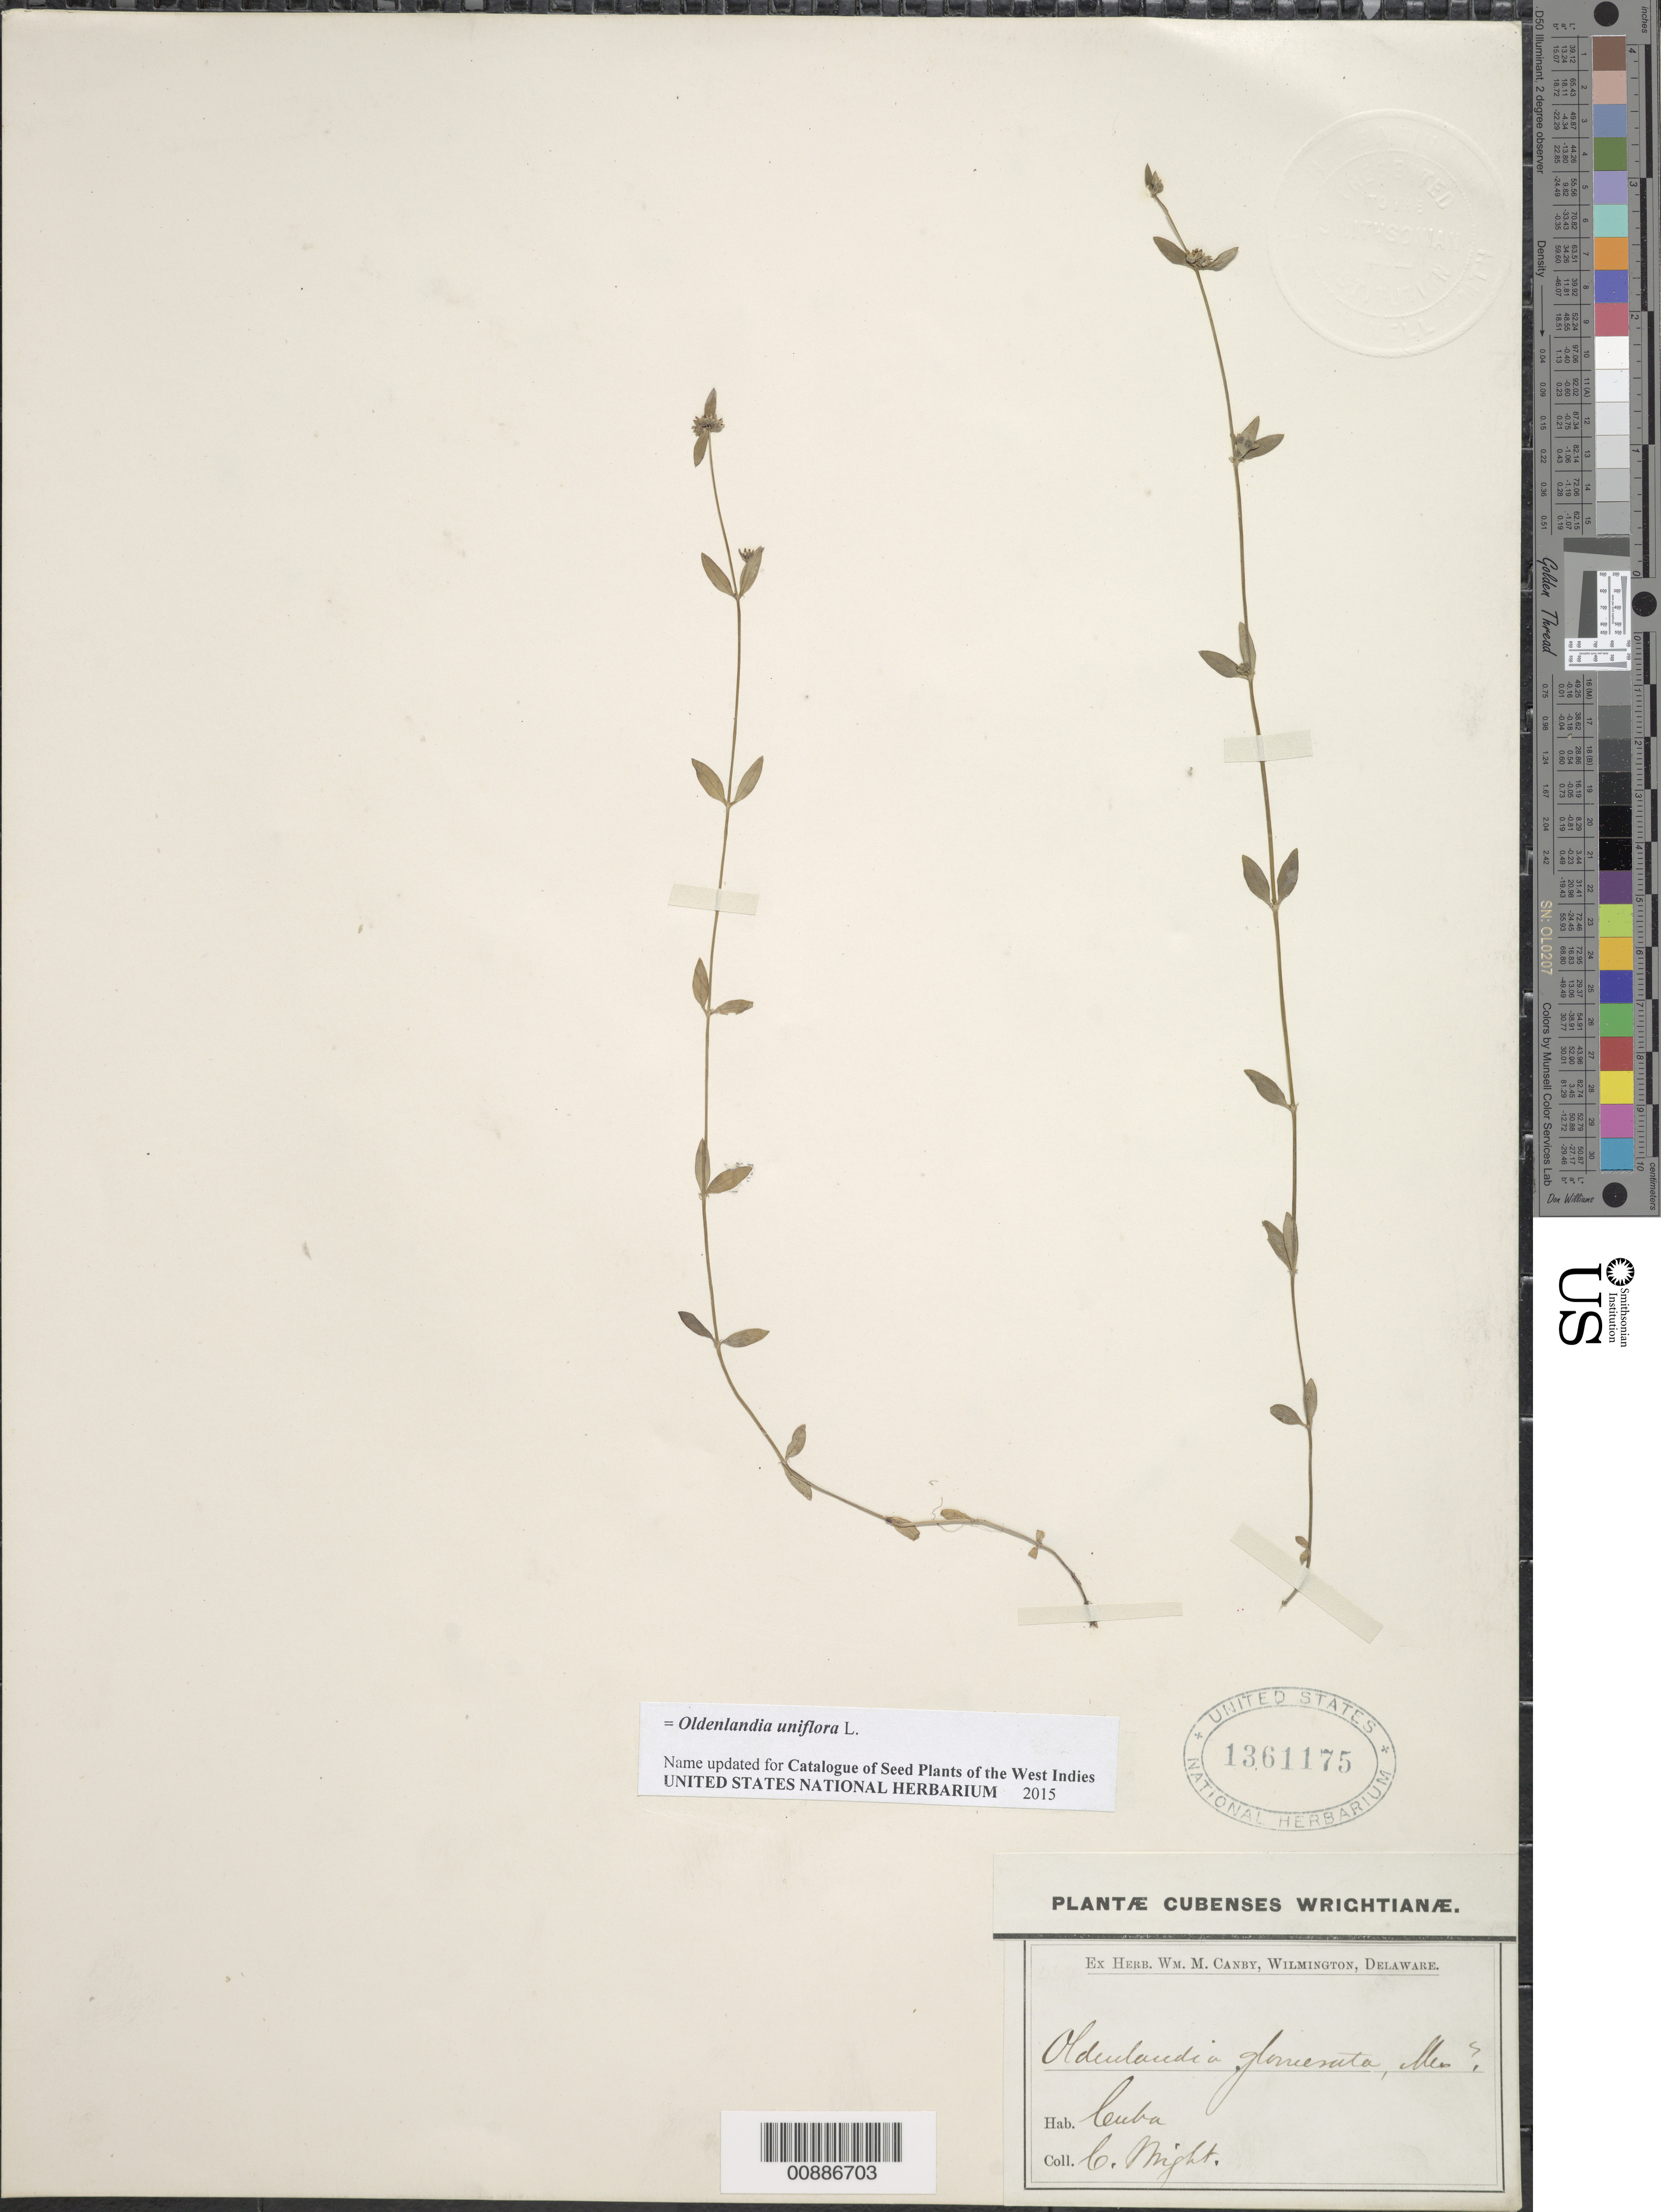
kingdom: Plantae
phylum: Tracheophyta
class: Magnoliopsida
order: Gentianales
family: Rubiaceae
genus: Oldenlandia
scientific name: Oldenlandia uniflora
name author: L.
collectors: C. Wright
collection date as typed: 18--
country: Cuba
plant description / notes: Only know Wright collected in 1800's; date of collection not given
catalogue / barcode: US 1361175